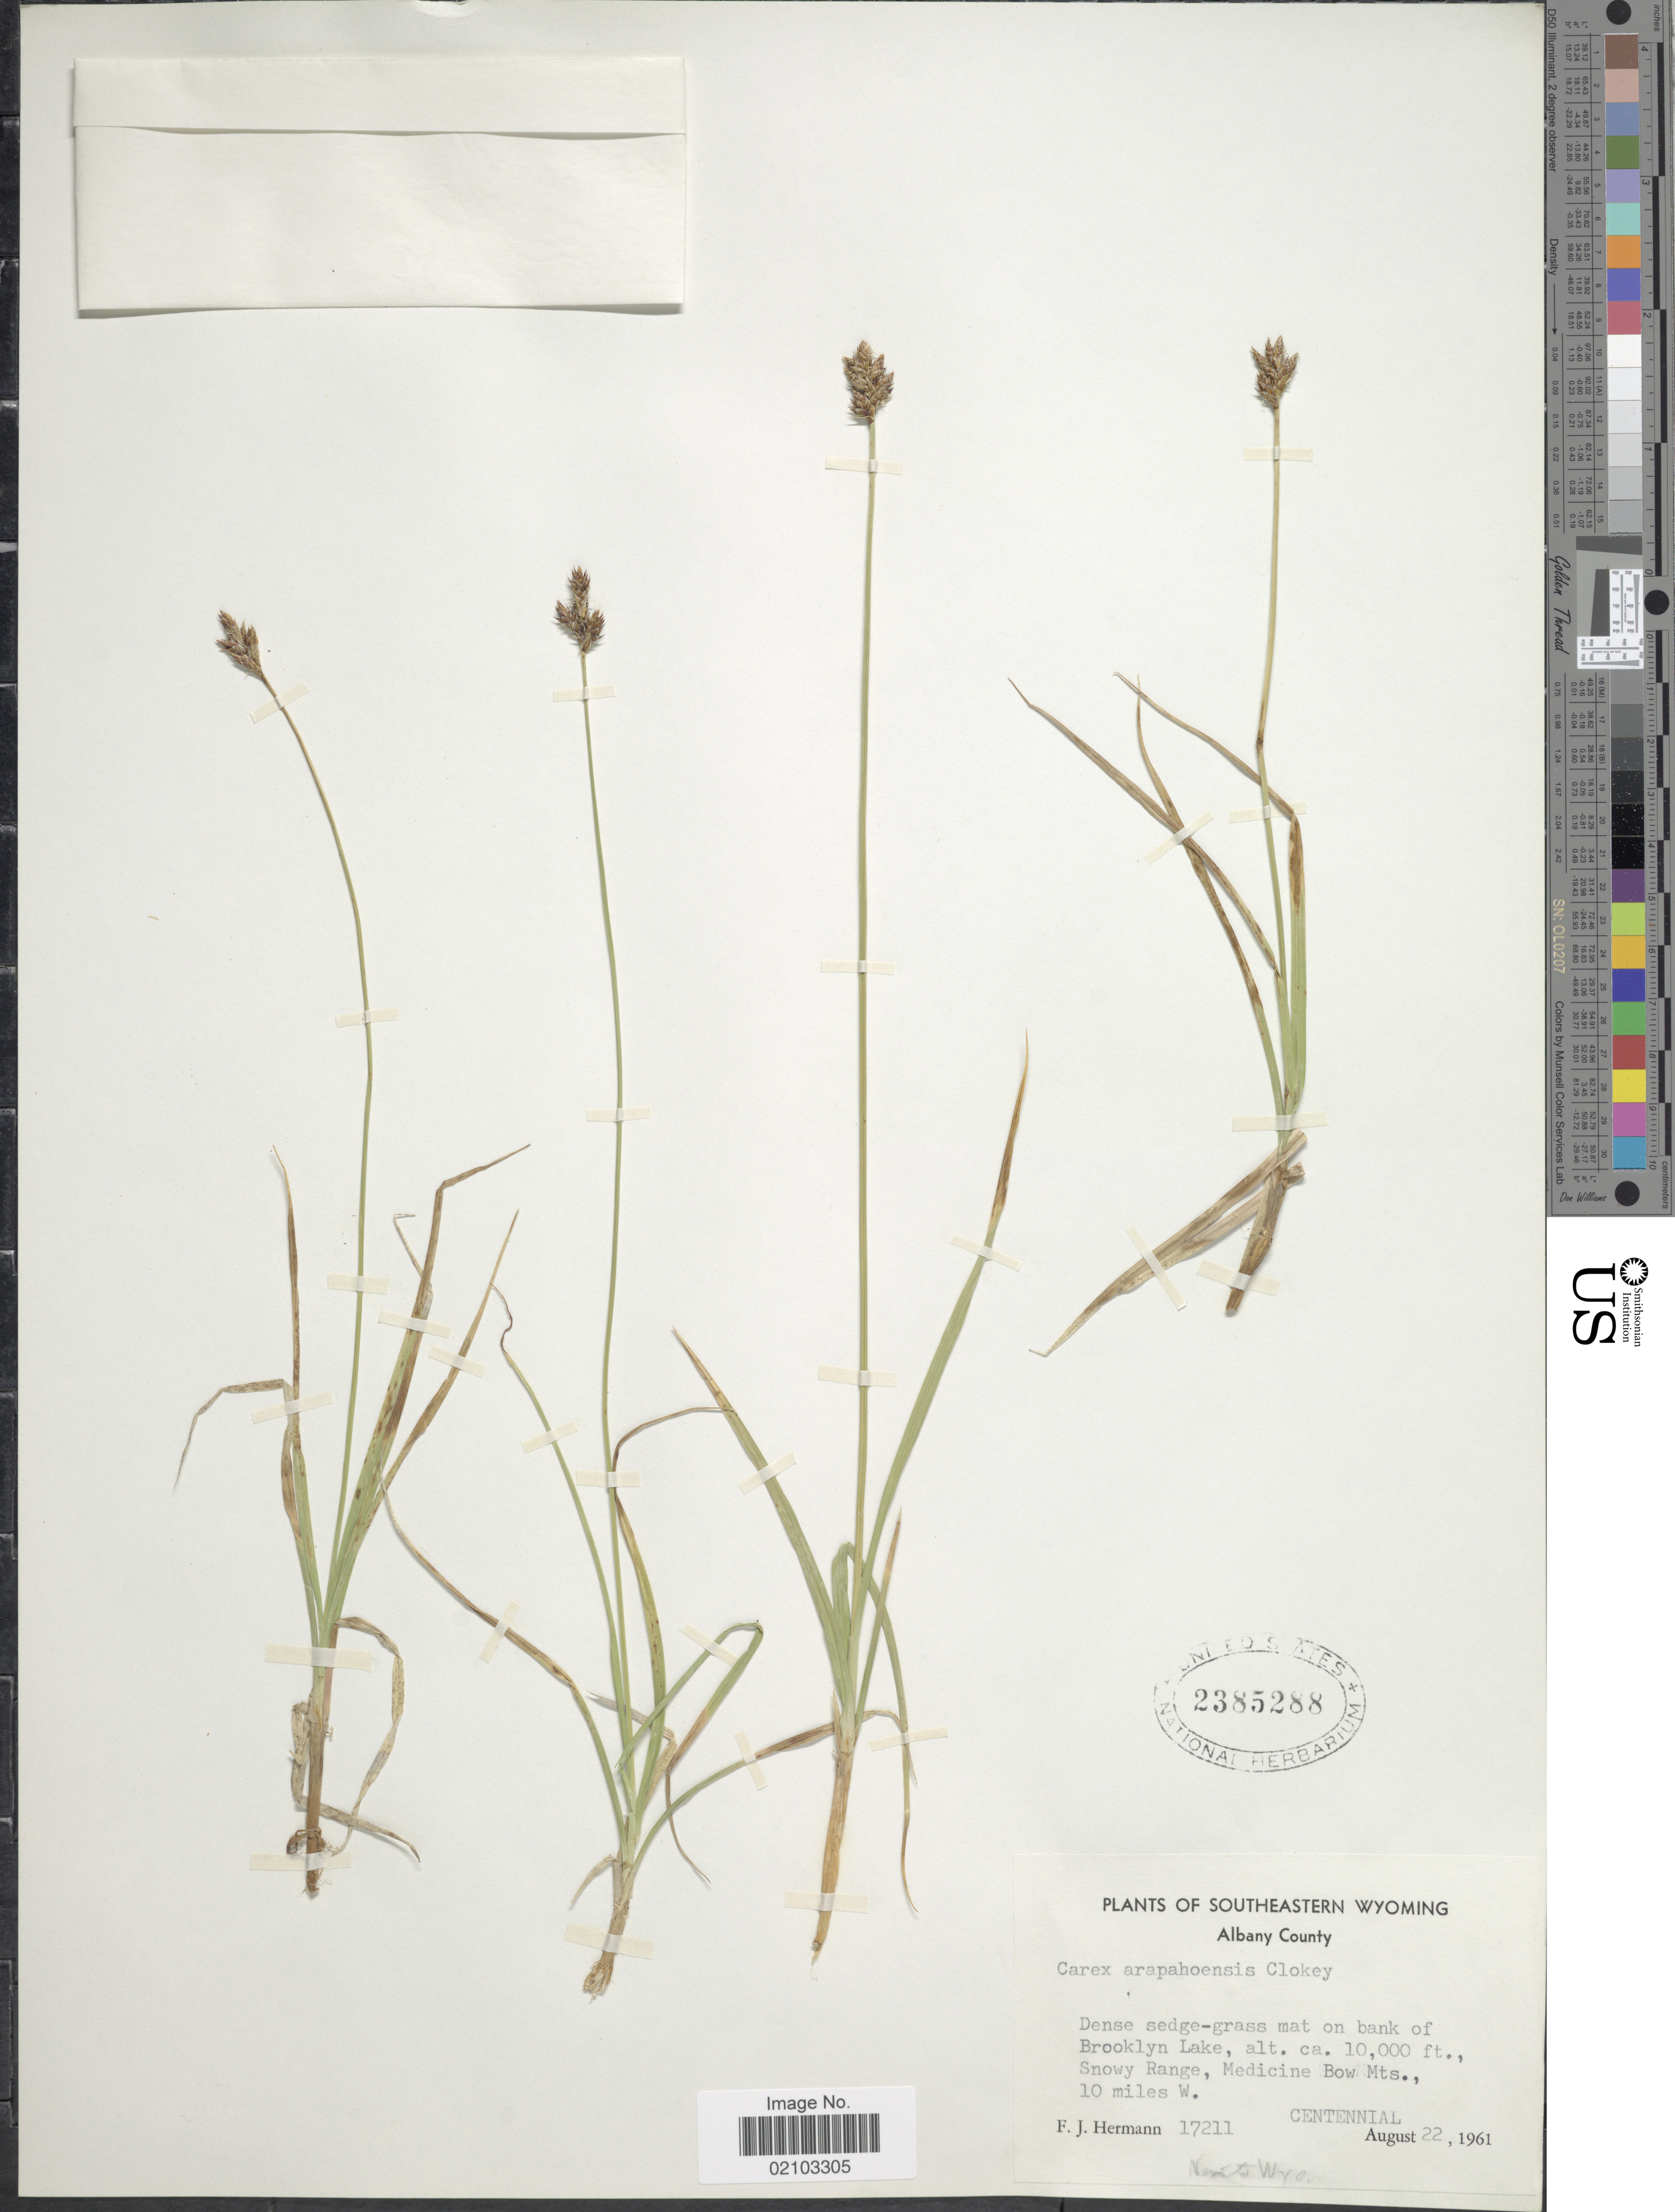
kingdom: Plantae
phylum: Tracheophyta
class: Liliopsida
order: Poales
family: Cyperaceae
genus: Carex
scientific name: Carex arapahoensis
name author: Clokey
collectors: F. J. Hermann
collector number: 17211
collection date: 1961-08-22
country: United States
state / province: Wyoming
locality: Southeastern Wyoming. Albany County. mat on bank of Brooklyn Lake, Snowy Range, Medicine Bow Mts., 10 miles W. Centennial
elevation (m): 3048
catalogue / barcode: US 2385288